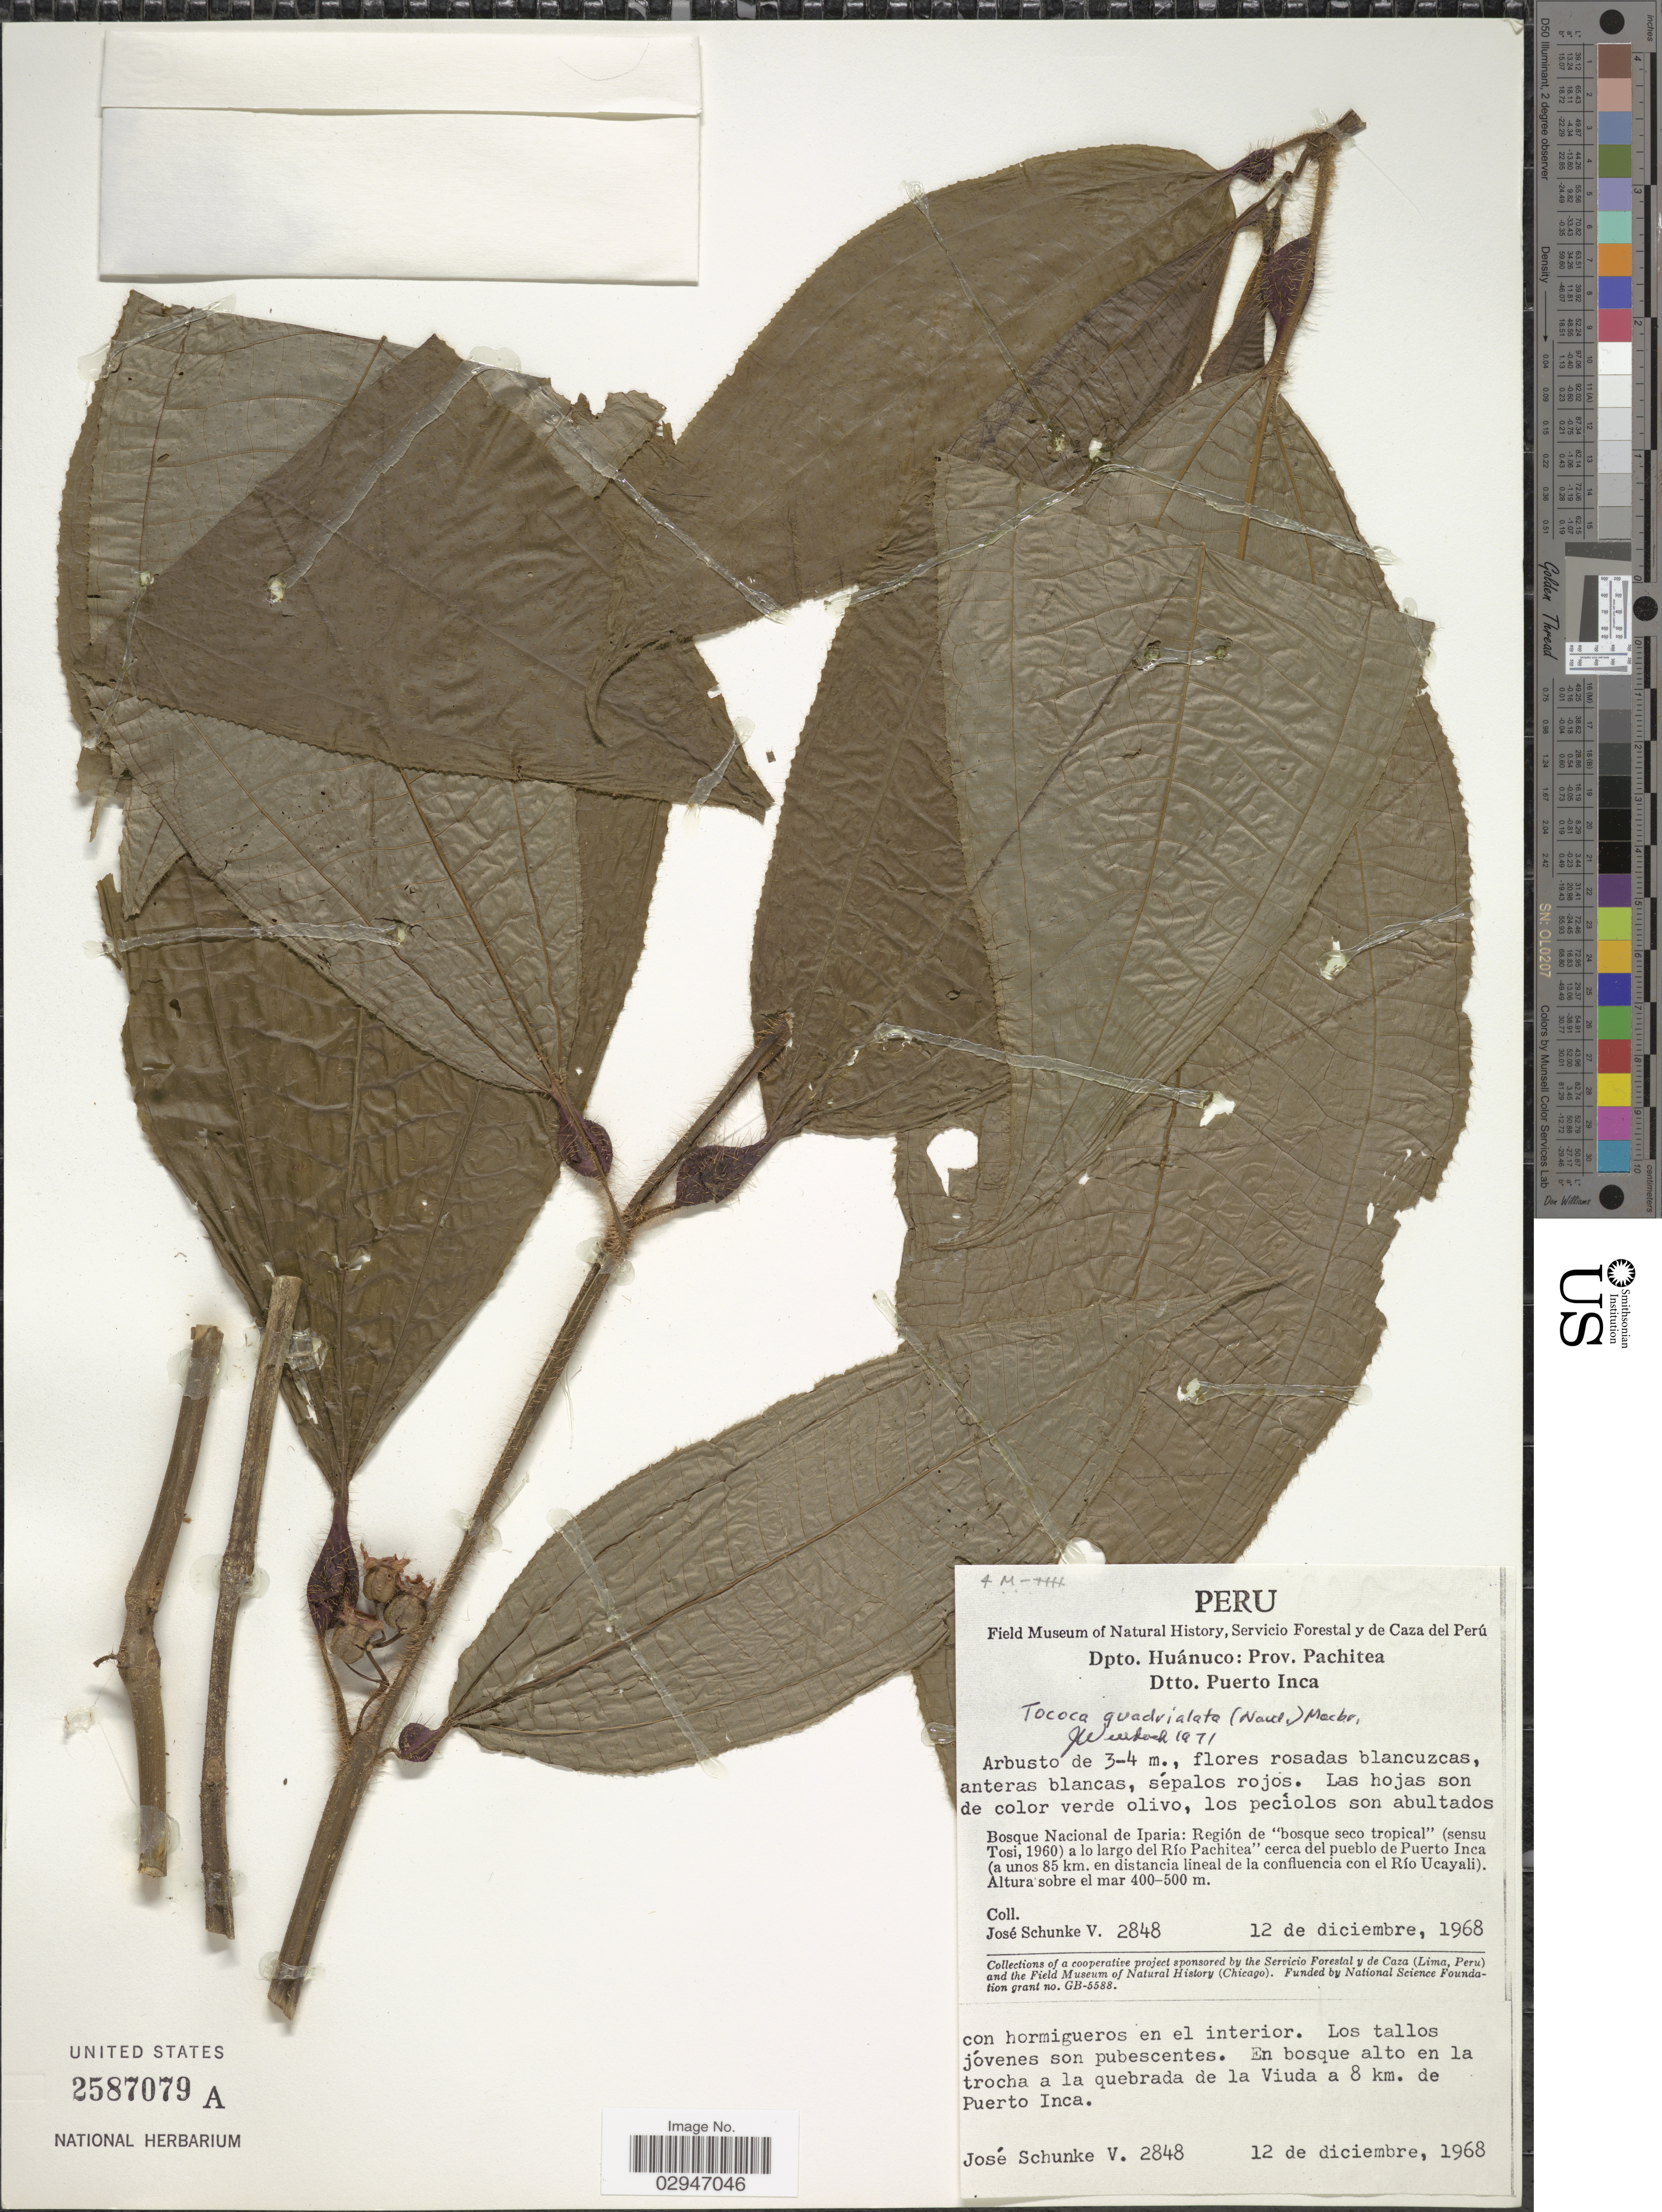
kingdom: Plantae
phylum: Tracheophyta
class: Magnoliopsida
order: Myrtales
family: Melastomataceae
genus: Tococa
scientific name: Tococa quadrialata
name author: (Naudin) J.F. Macbr.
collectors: J. Schunke Vigo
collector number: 2848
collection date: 1968-12-12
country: Peru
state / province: Huánuco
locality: Dpto. Huánuco: Prov. Pachitea Dtto. Puerto Inca. Bosque Nacional de Iparia: Región de "bosque seco tropical" (sensu Tosi, 1960) a lo largo del Río Pachitea cerca del pueblo de Puerto Inca (a unos 85 km. en distancia lineal de la confluencia con el Río Ucayali).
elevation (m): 400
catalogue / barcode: US 2587079A